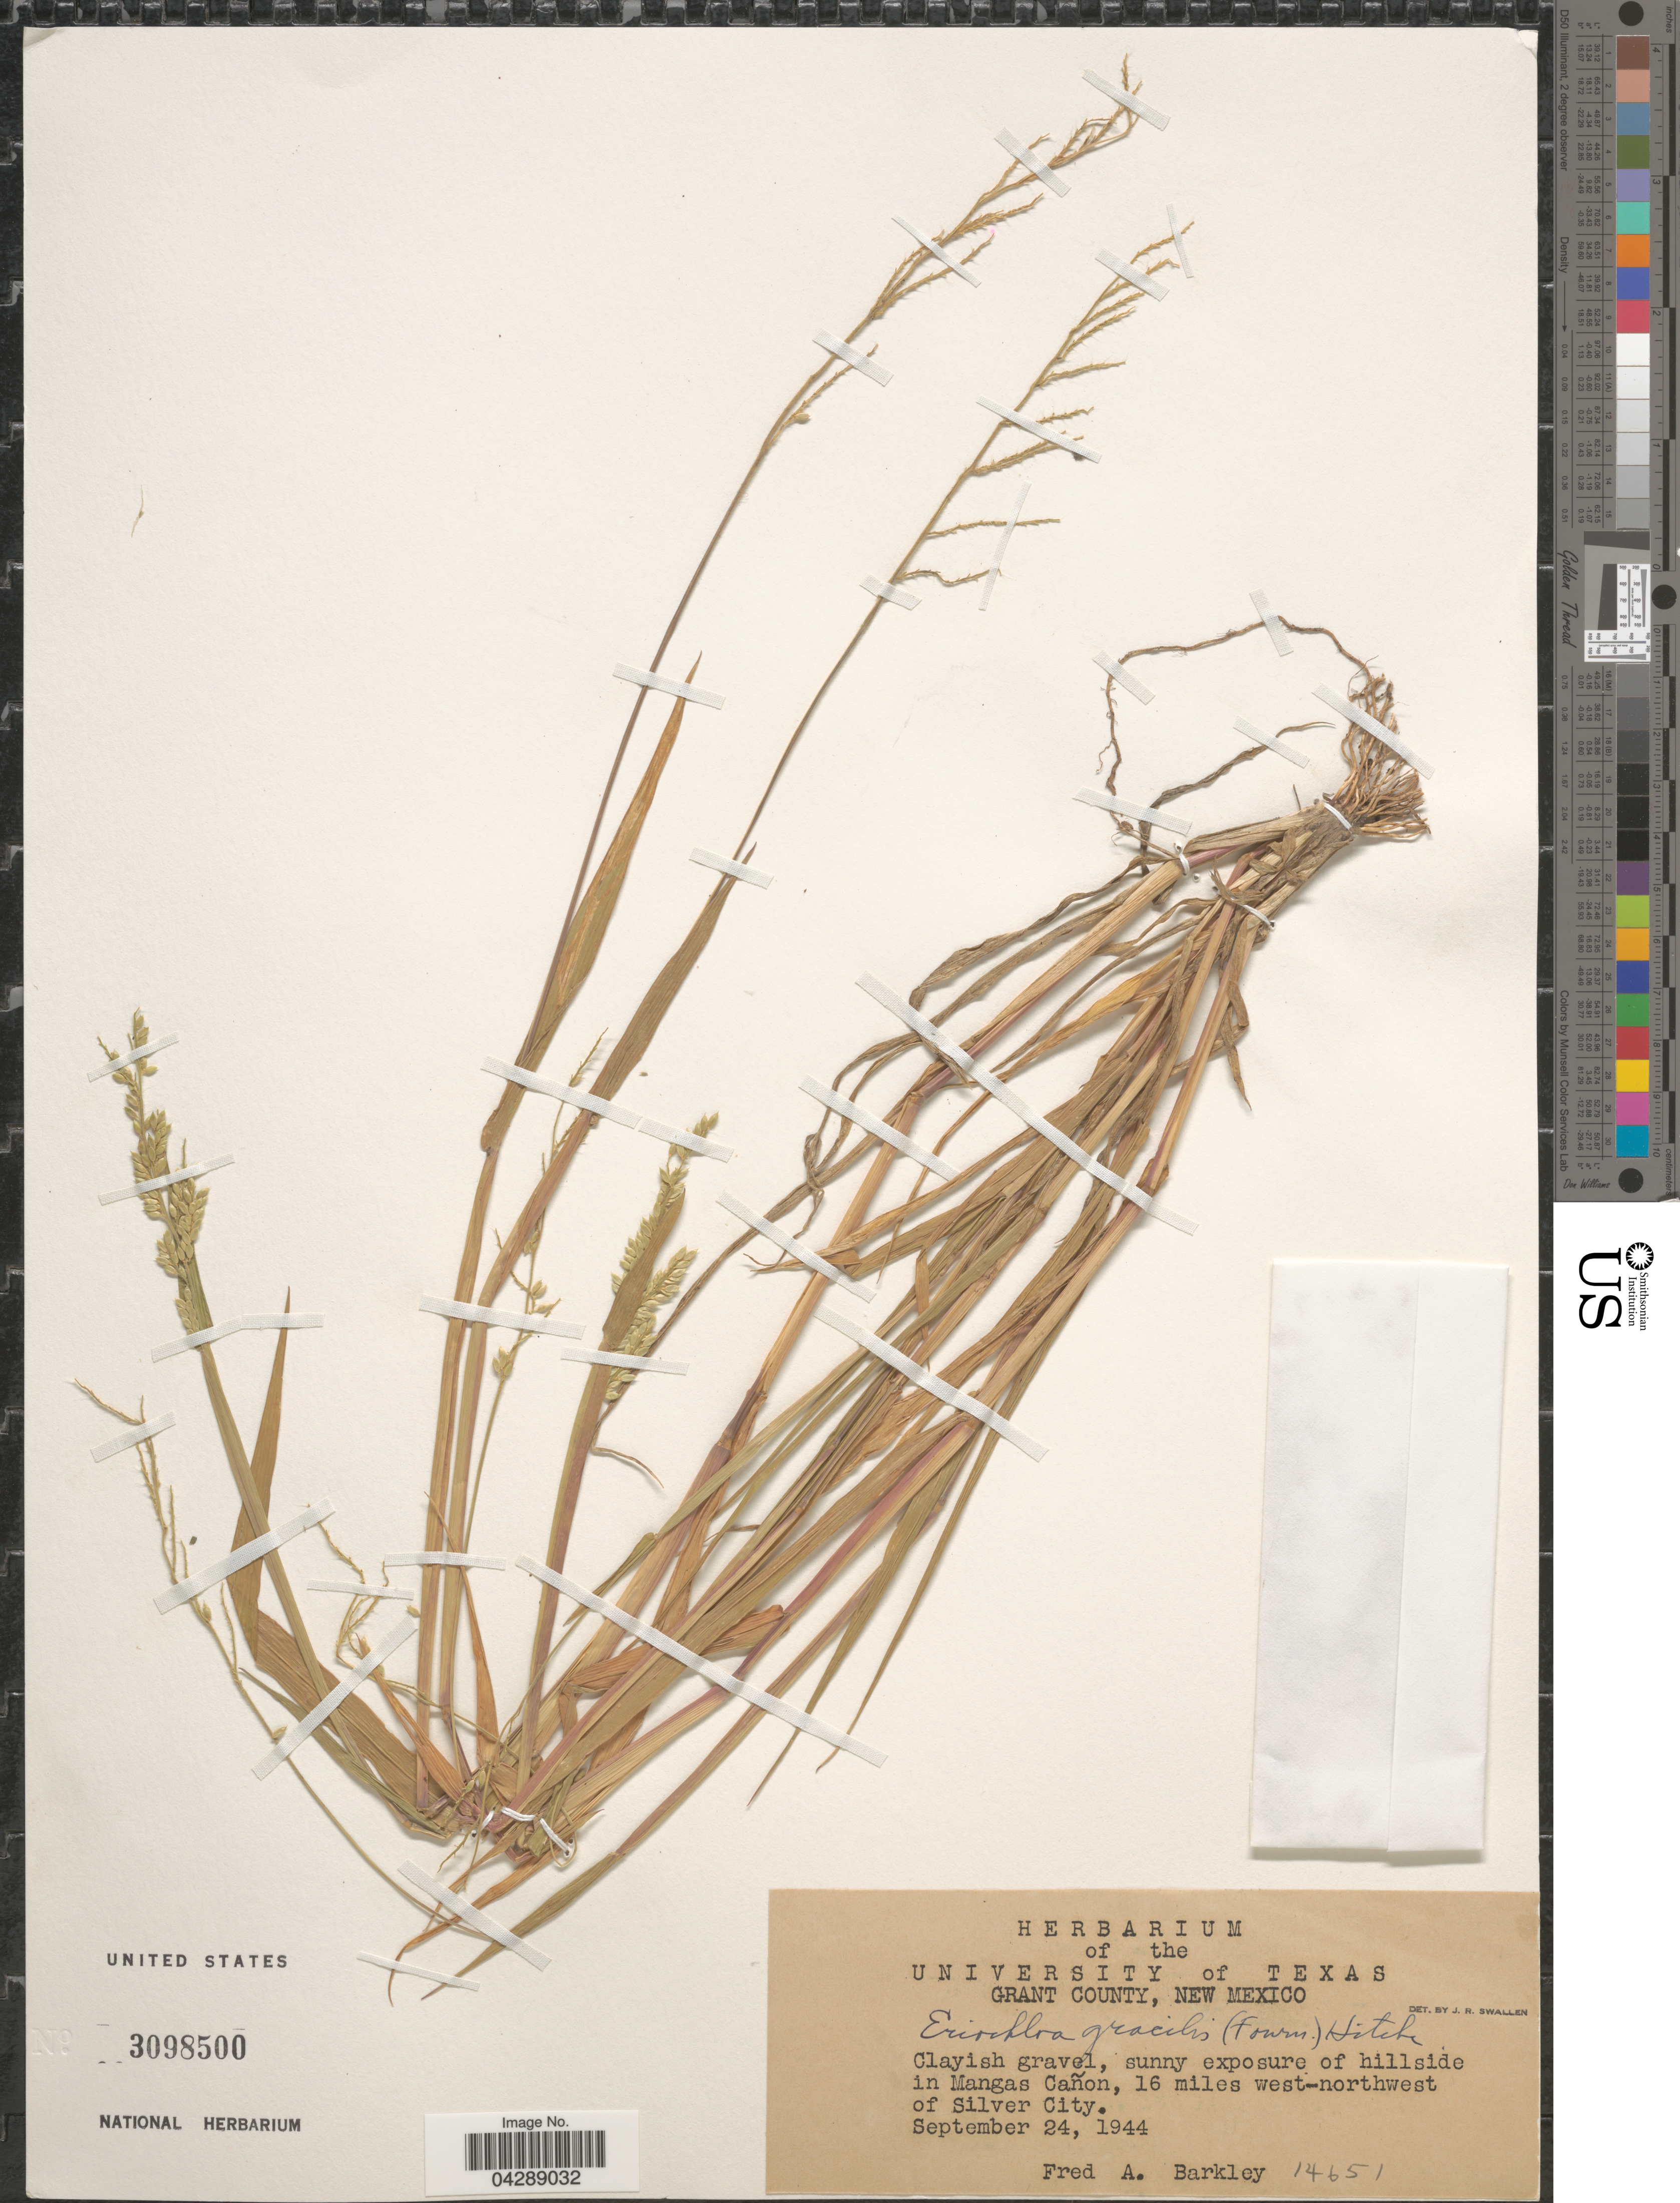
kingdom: Plantae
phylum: Tracheophyta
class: Liliopsida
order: Poales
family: Poaceae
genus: Eriochloa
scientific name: Eriochloa acuminata var. acuminata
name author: (J. Presl) Kunth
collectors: F. A. Barkley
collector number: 14651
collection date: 1944-09-24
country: United States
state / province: New Mexico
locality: Grant County. Clayish gravel, sunny exposure of hillside in Mangas Cañon, 16 miles west-northwest of Silver City.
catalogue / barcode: US 3098500